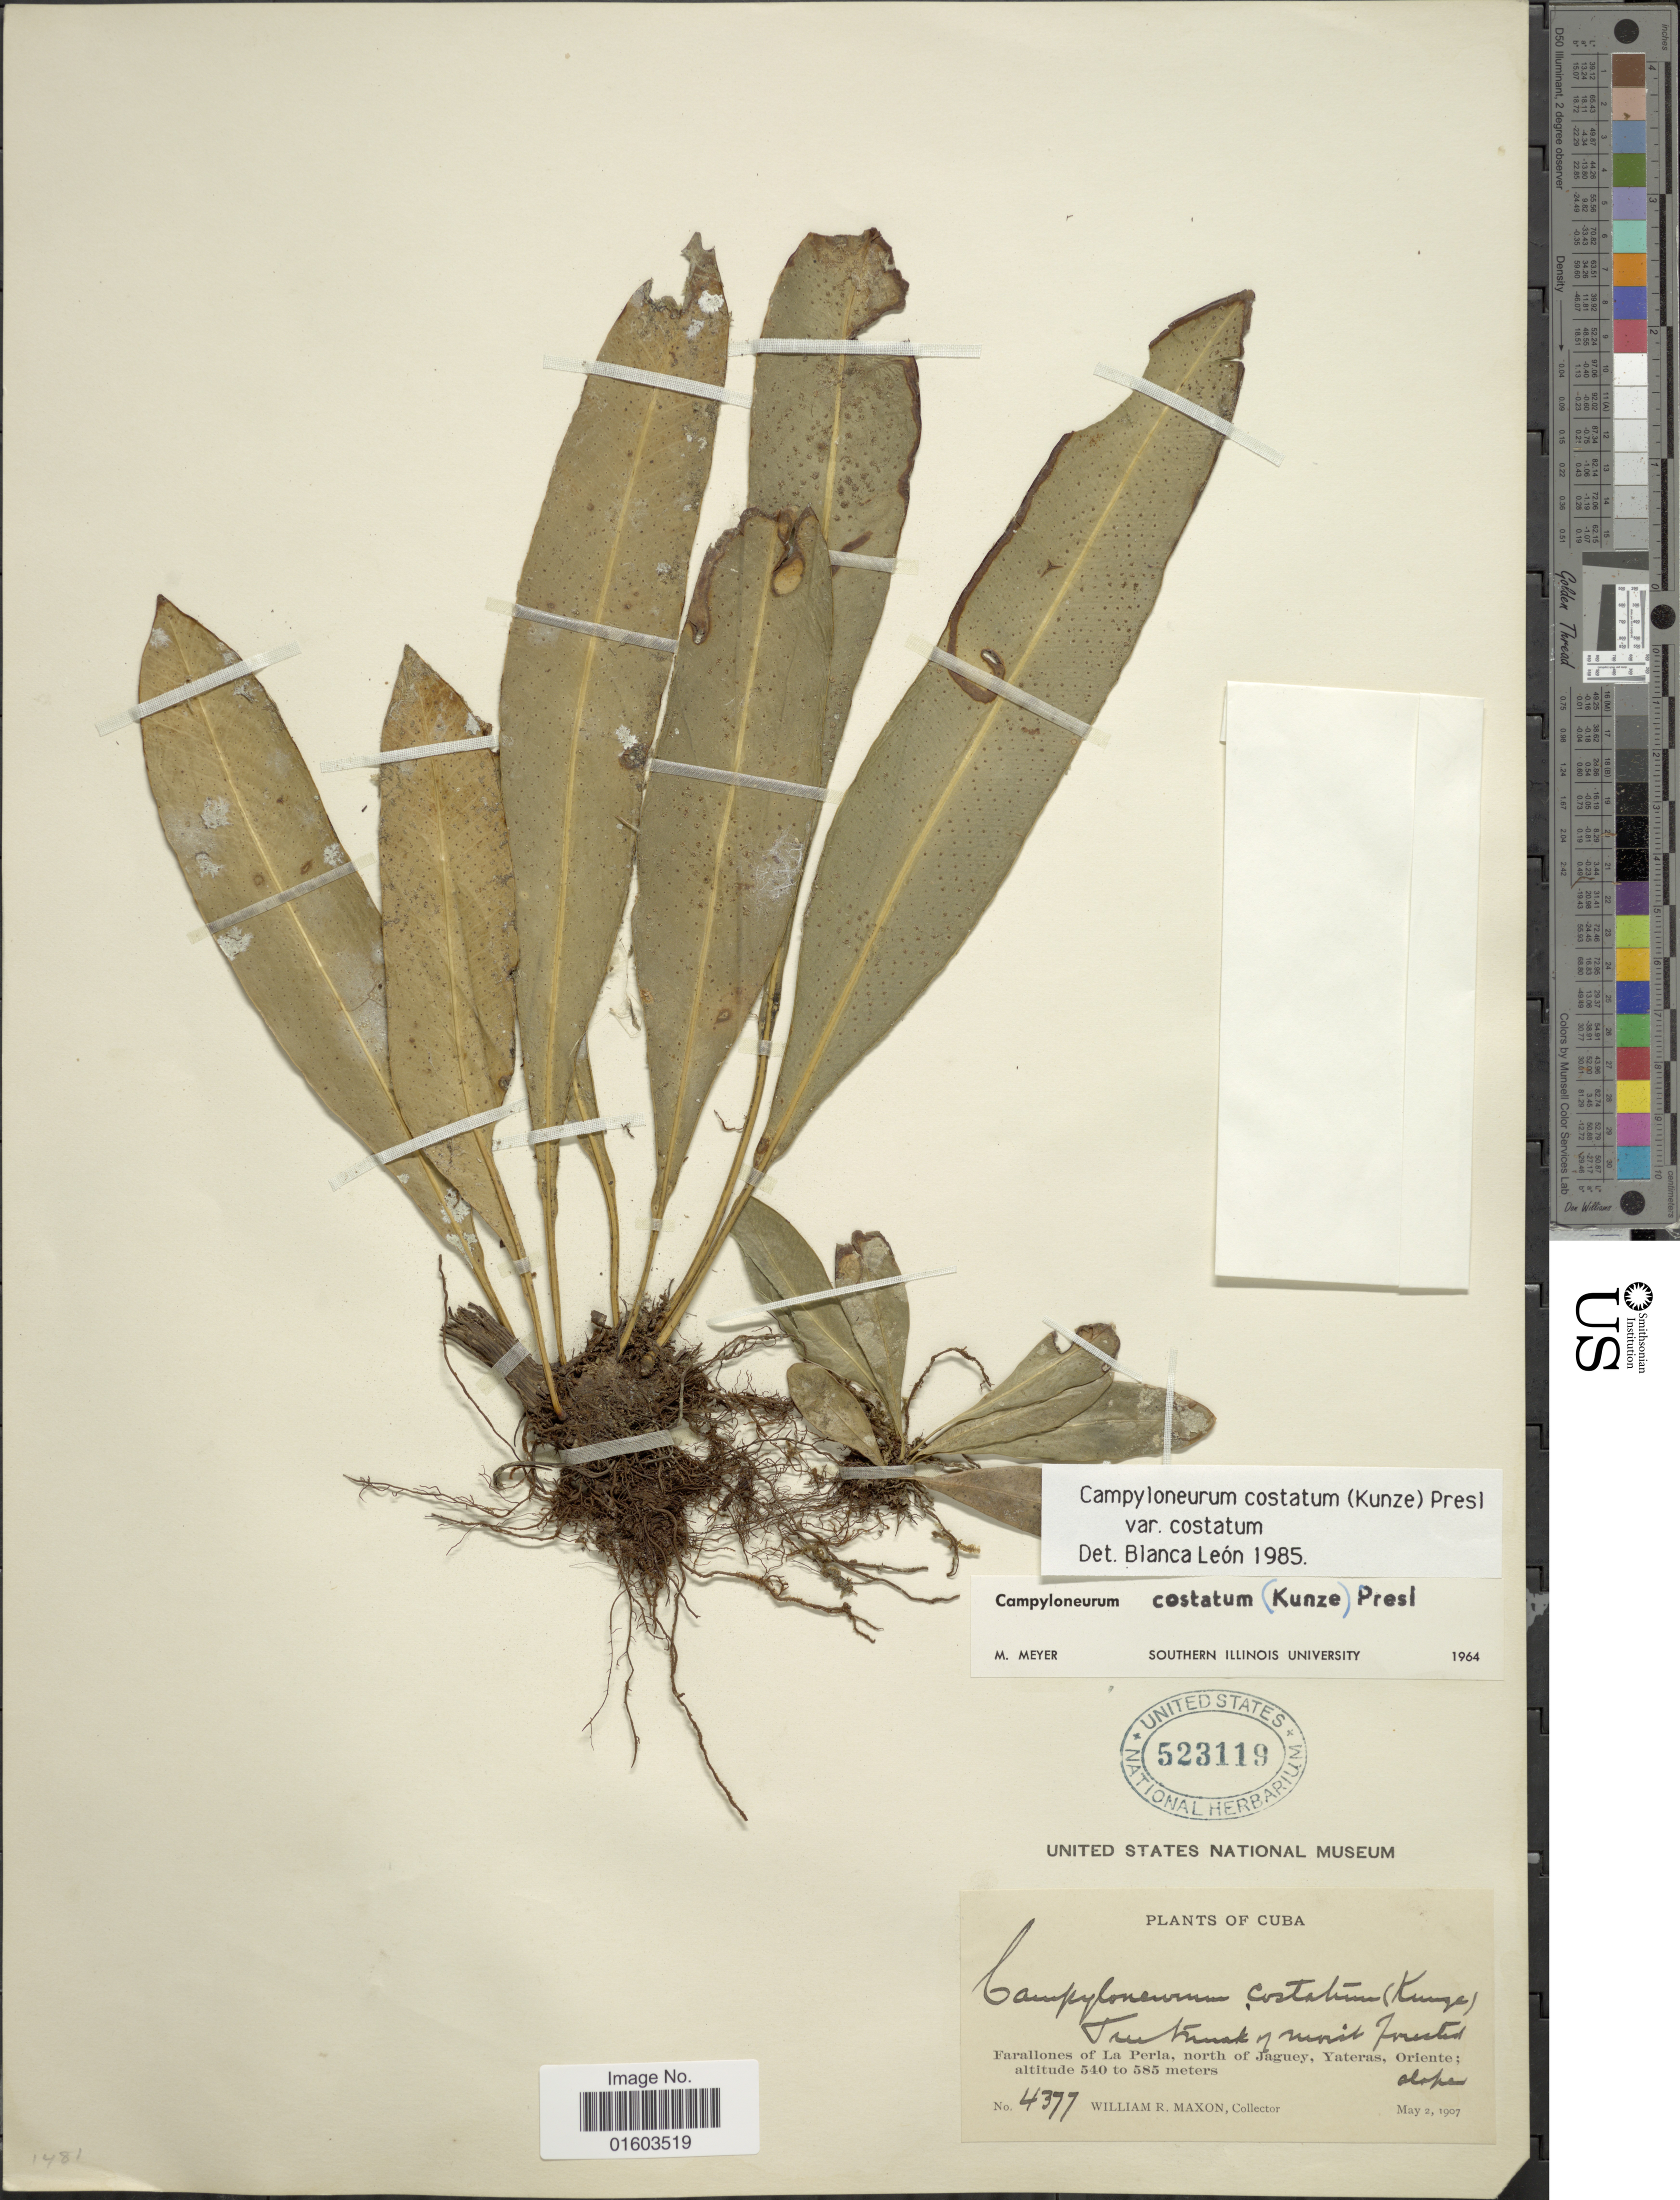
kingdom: Plantae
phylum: Tracheophyta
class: Polypodiopsida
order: Polypodiales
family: Polypodiaceae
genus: Campyloneurum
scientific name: Campyloneurum costatum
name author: (Kunze) C. Presl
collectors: W. R. Maxon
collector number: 4377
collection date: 1907-05-02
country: Cuba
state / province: Oriente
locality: Farallones of La Perla, north of Jagyueh, Yateras, Oriente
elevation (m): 540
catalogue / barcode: US 523119